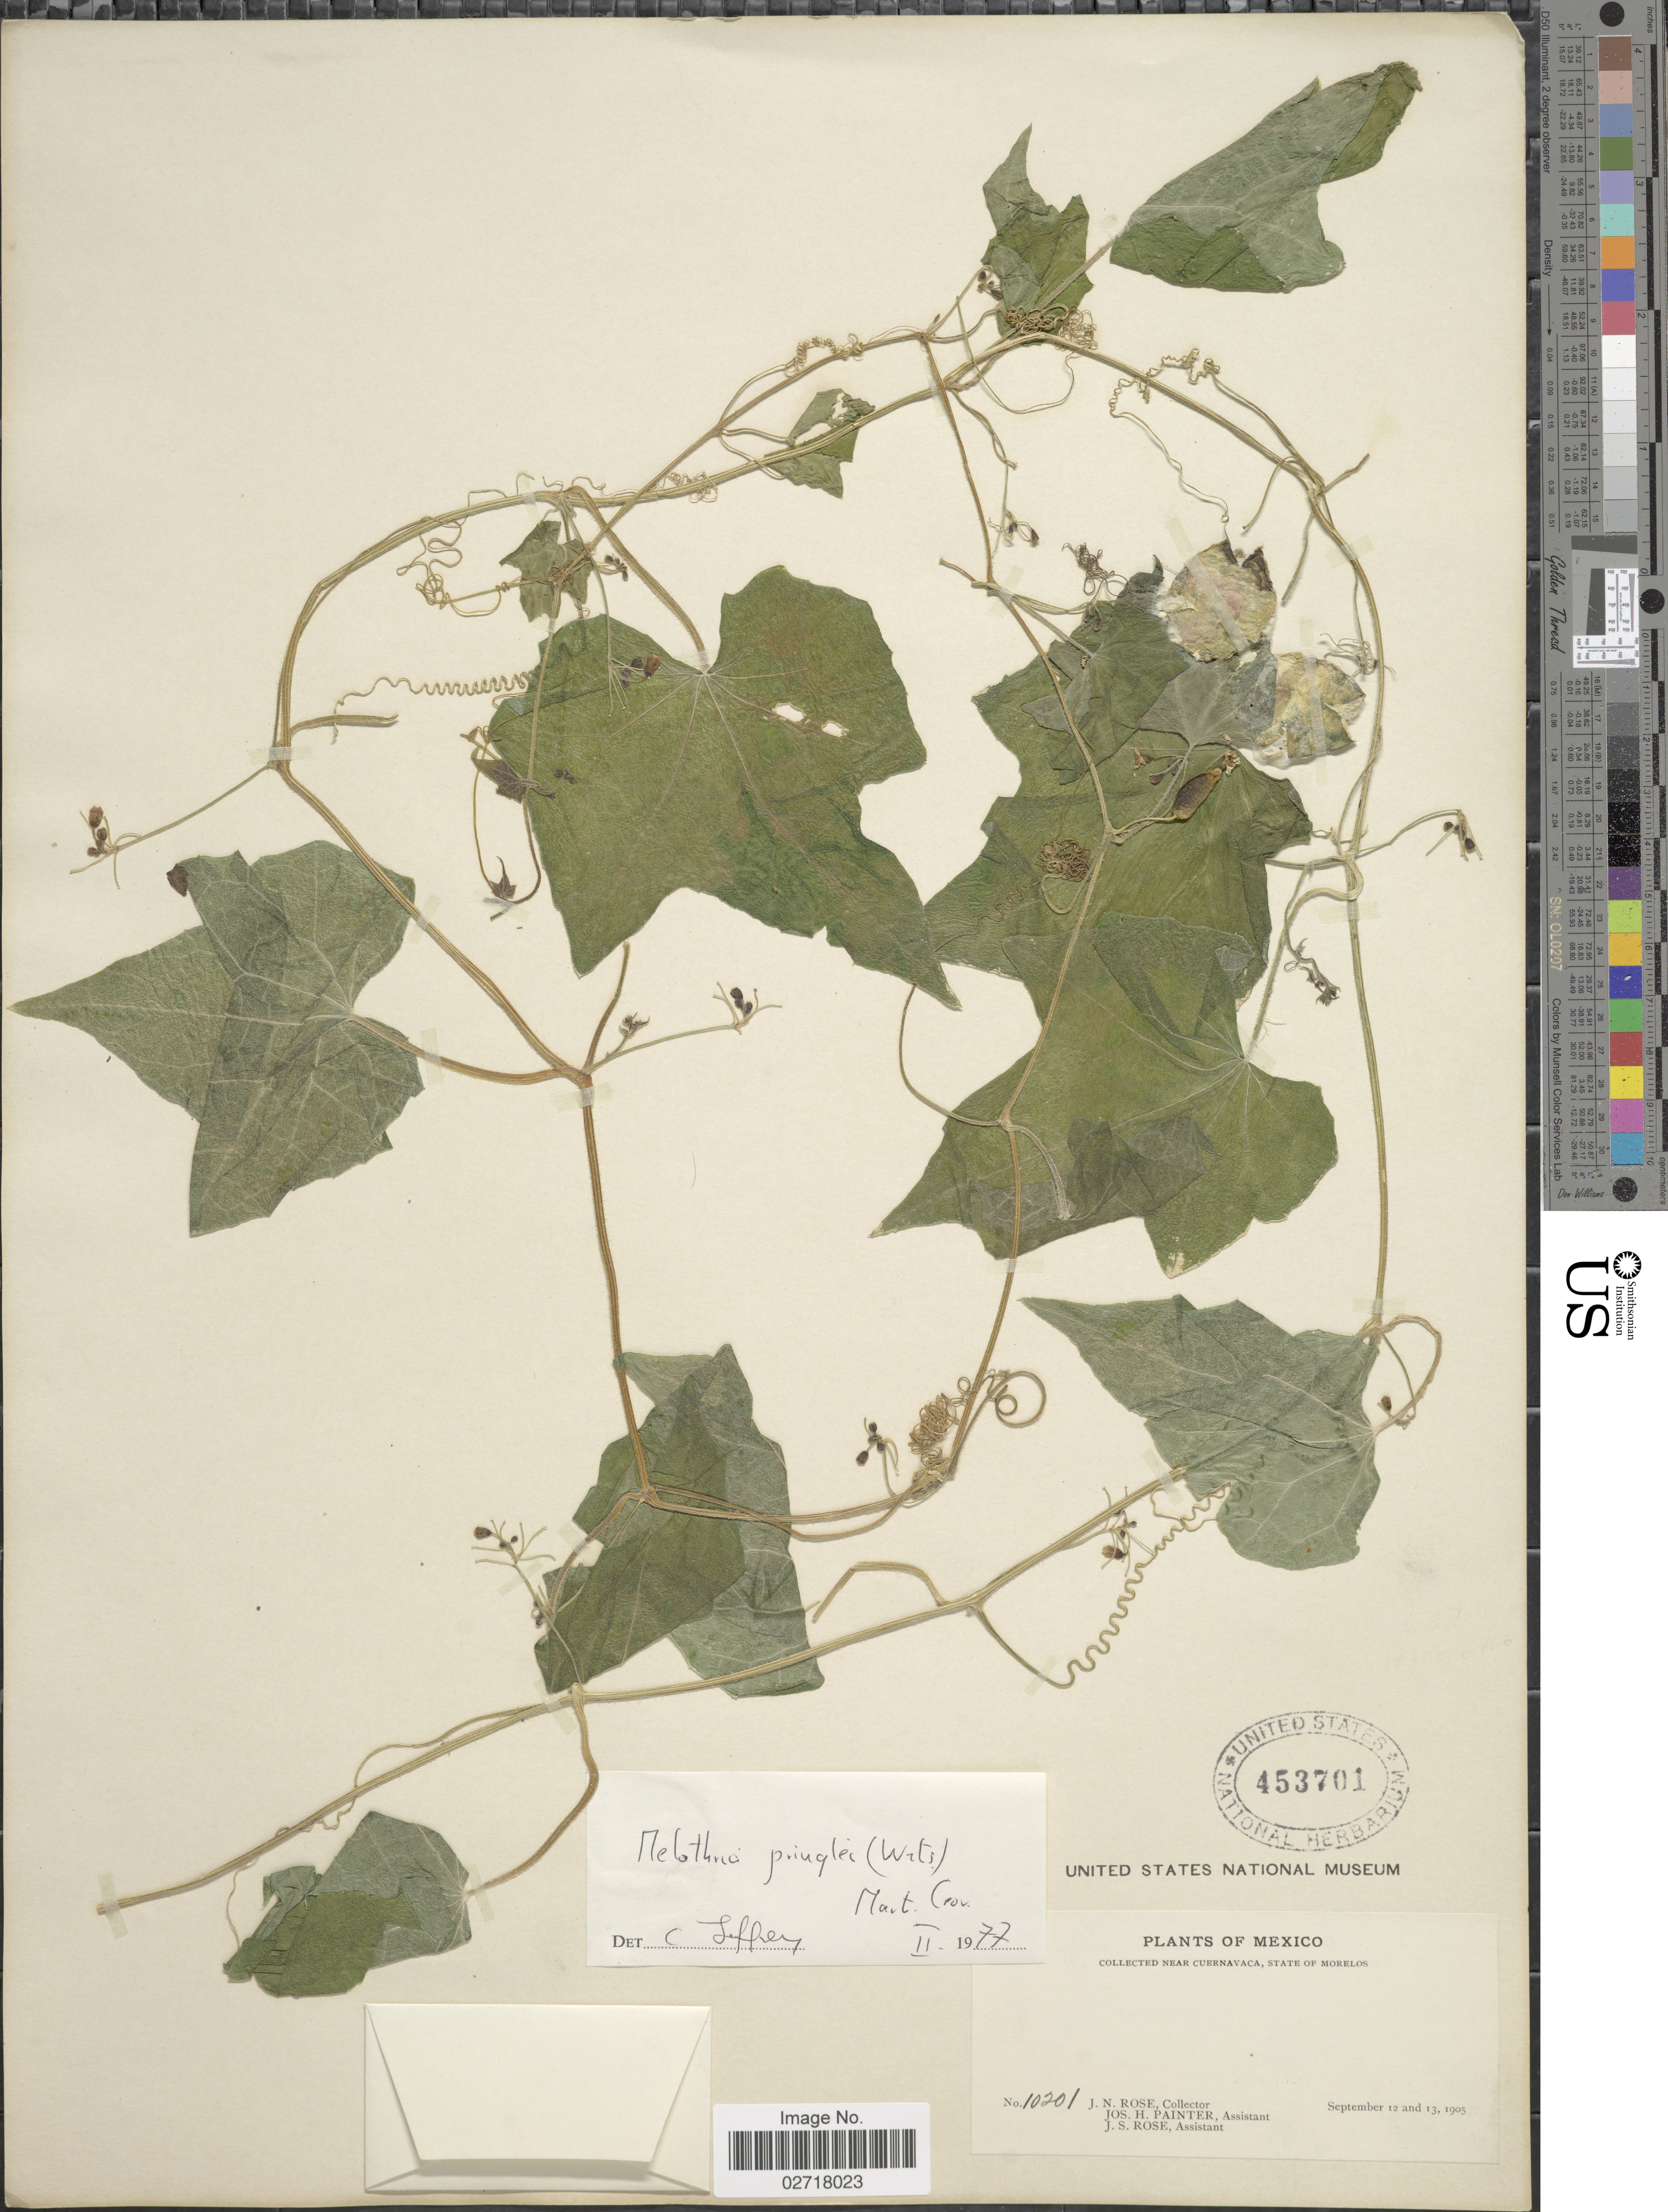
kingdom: Plantae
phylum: Tracheophyta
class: Magnoliopsida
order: Cucurbitales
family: Cucurbitaceae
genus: Melothria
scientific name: Melothria pringlei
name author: (S. Watson) Mart. Crov.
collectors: J. N. Rose, J. H. Painter & J. S. Rose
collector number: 10201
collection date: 1905-09-12/1905-09-13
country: Mexico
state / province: Morelos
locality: Near Cuernavaca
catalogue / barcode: US 453701